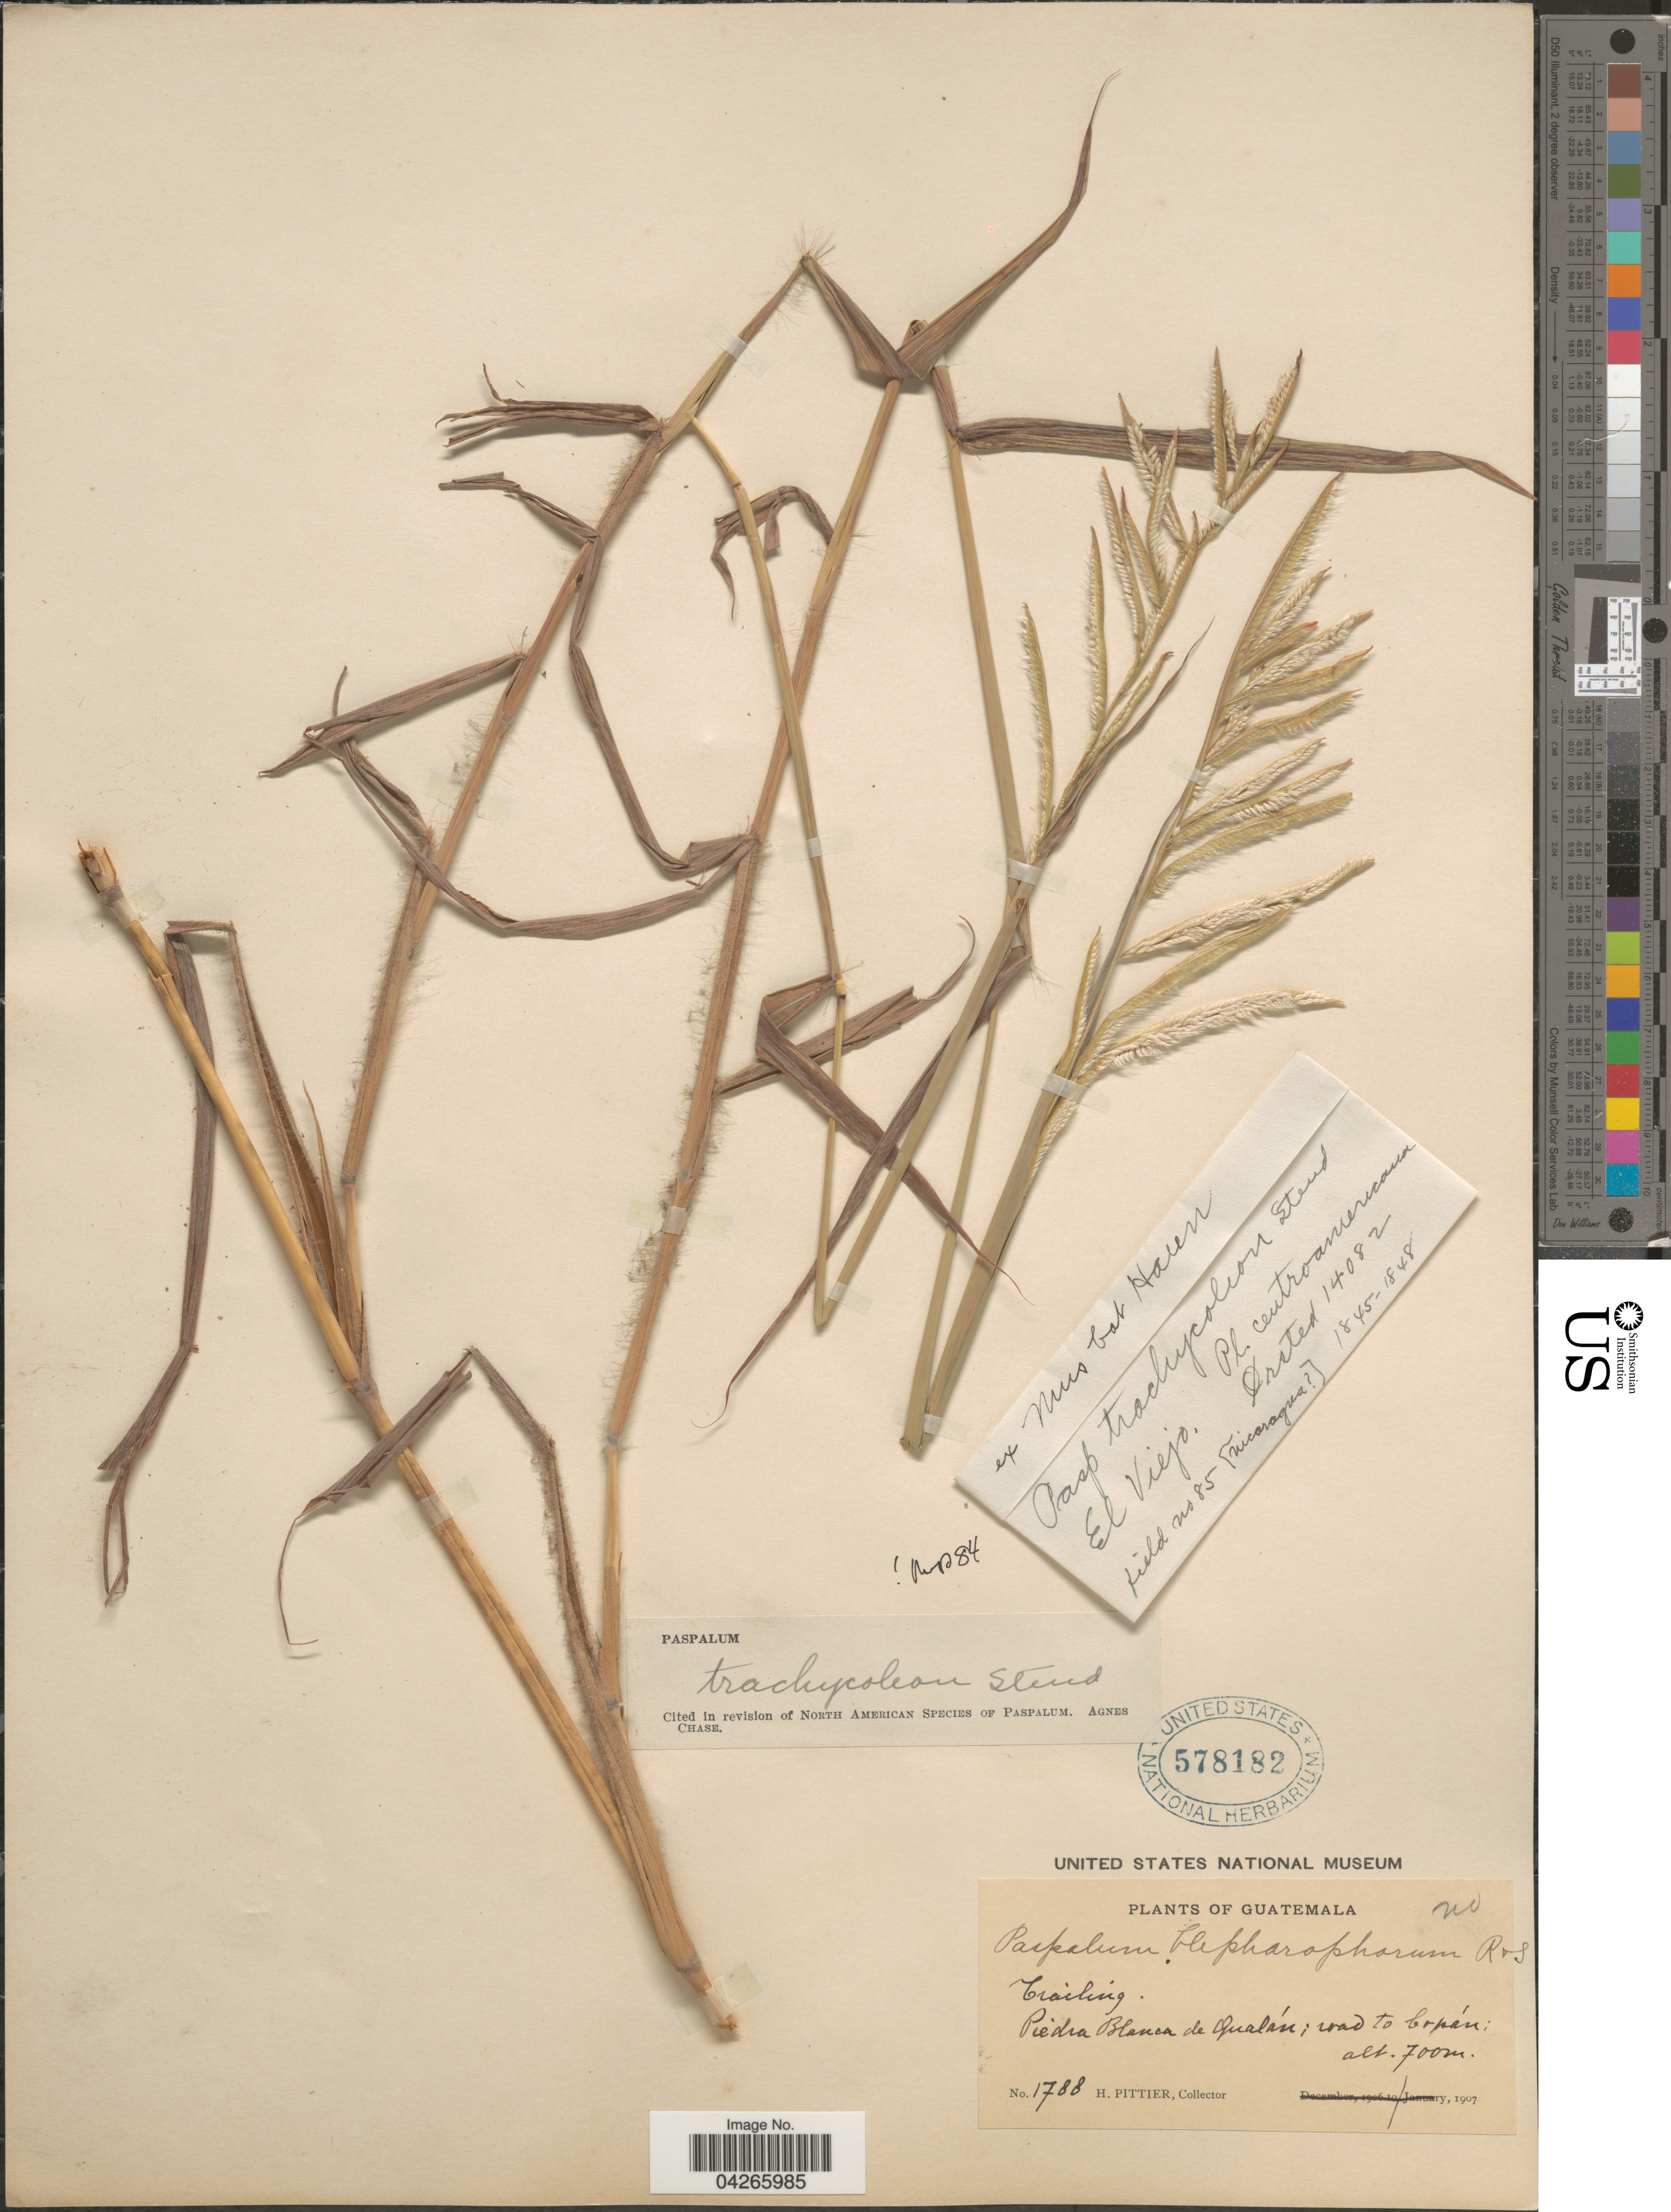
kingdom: Plantae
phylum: Tracheophyta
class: Liliopsida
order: Poales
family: Poaceae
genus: Paspalum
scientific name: Paspalum trachycoleon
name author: Steud.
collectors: Ørsted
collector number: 14082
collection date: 1845/1848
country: Nicaragua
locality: El Viejo. Centroamericana.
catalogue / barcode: US 578182-2